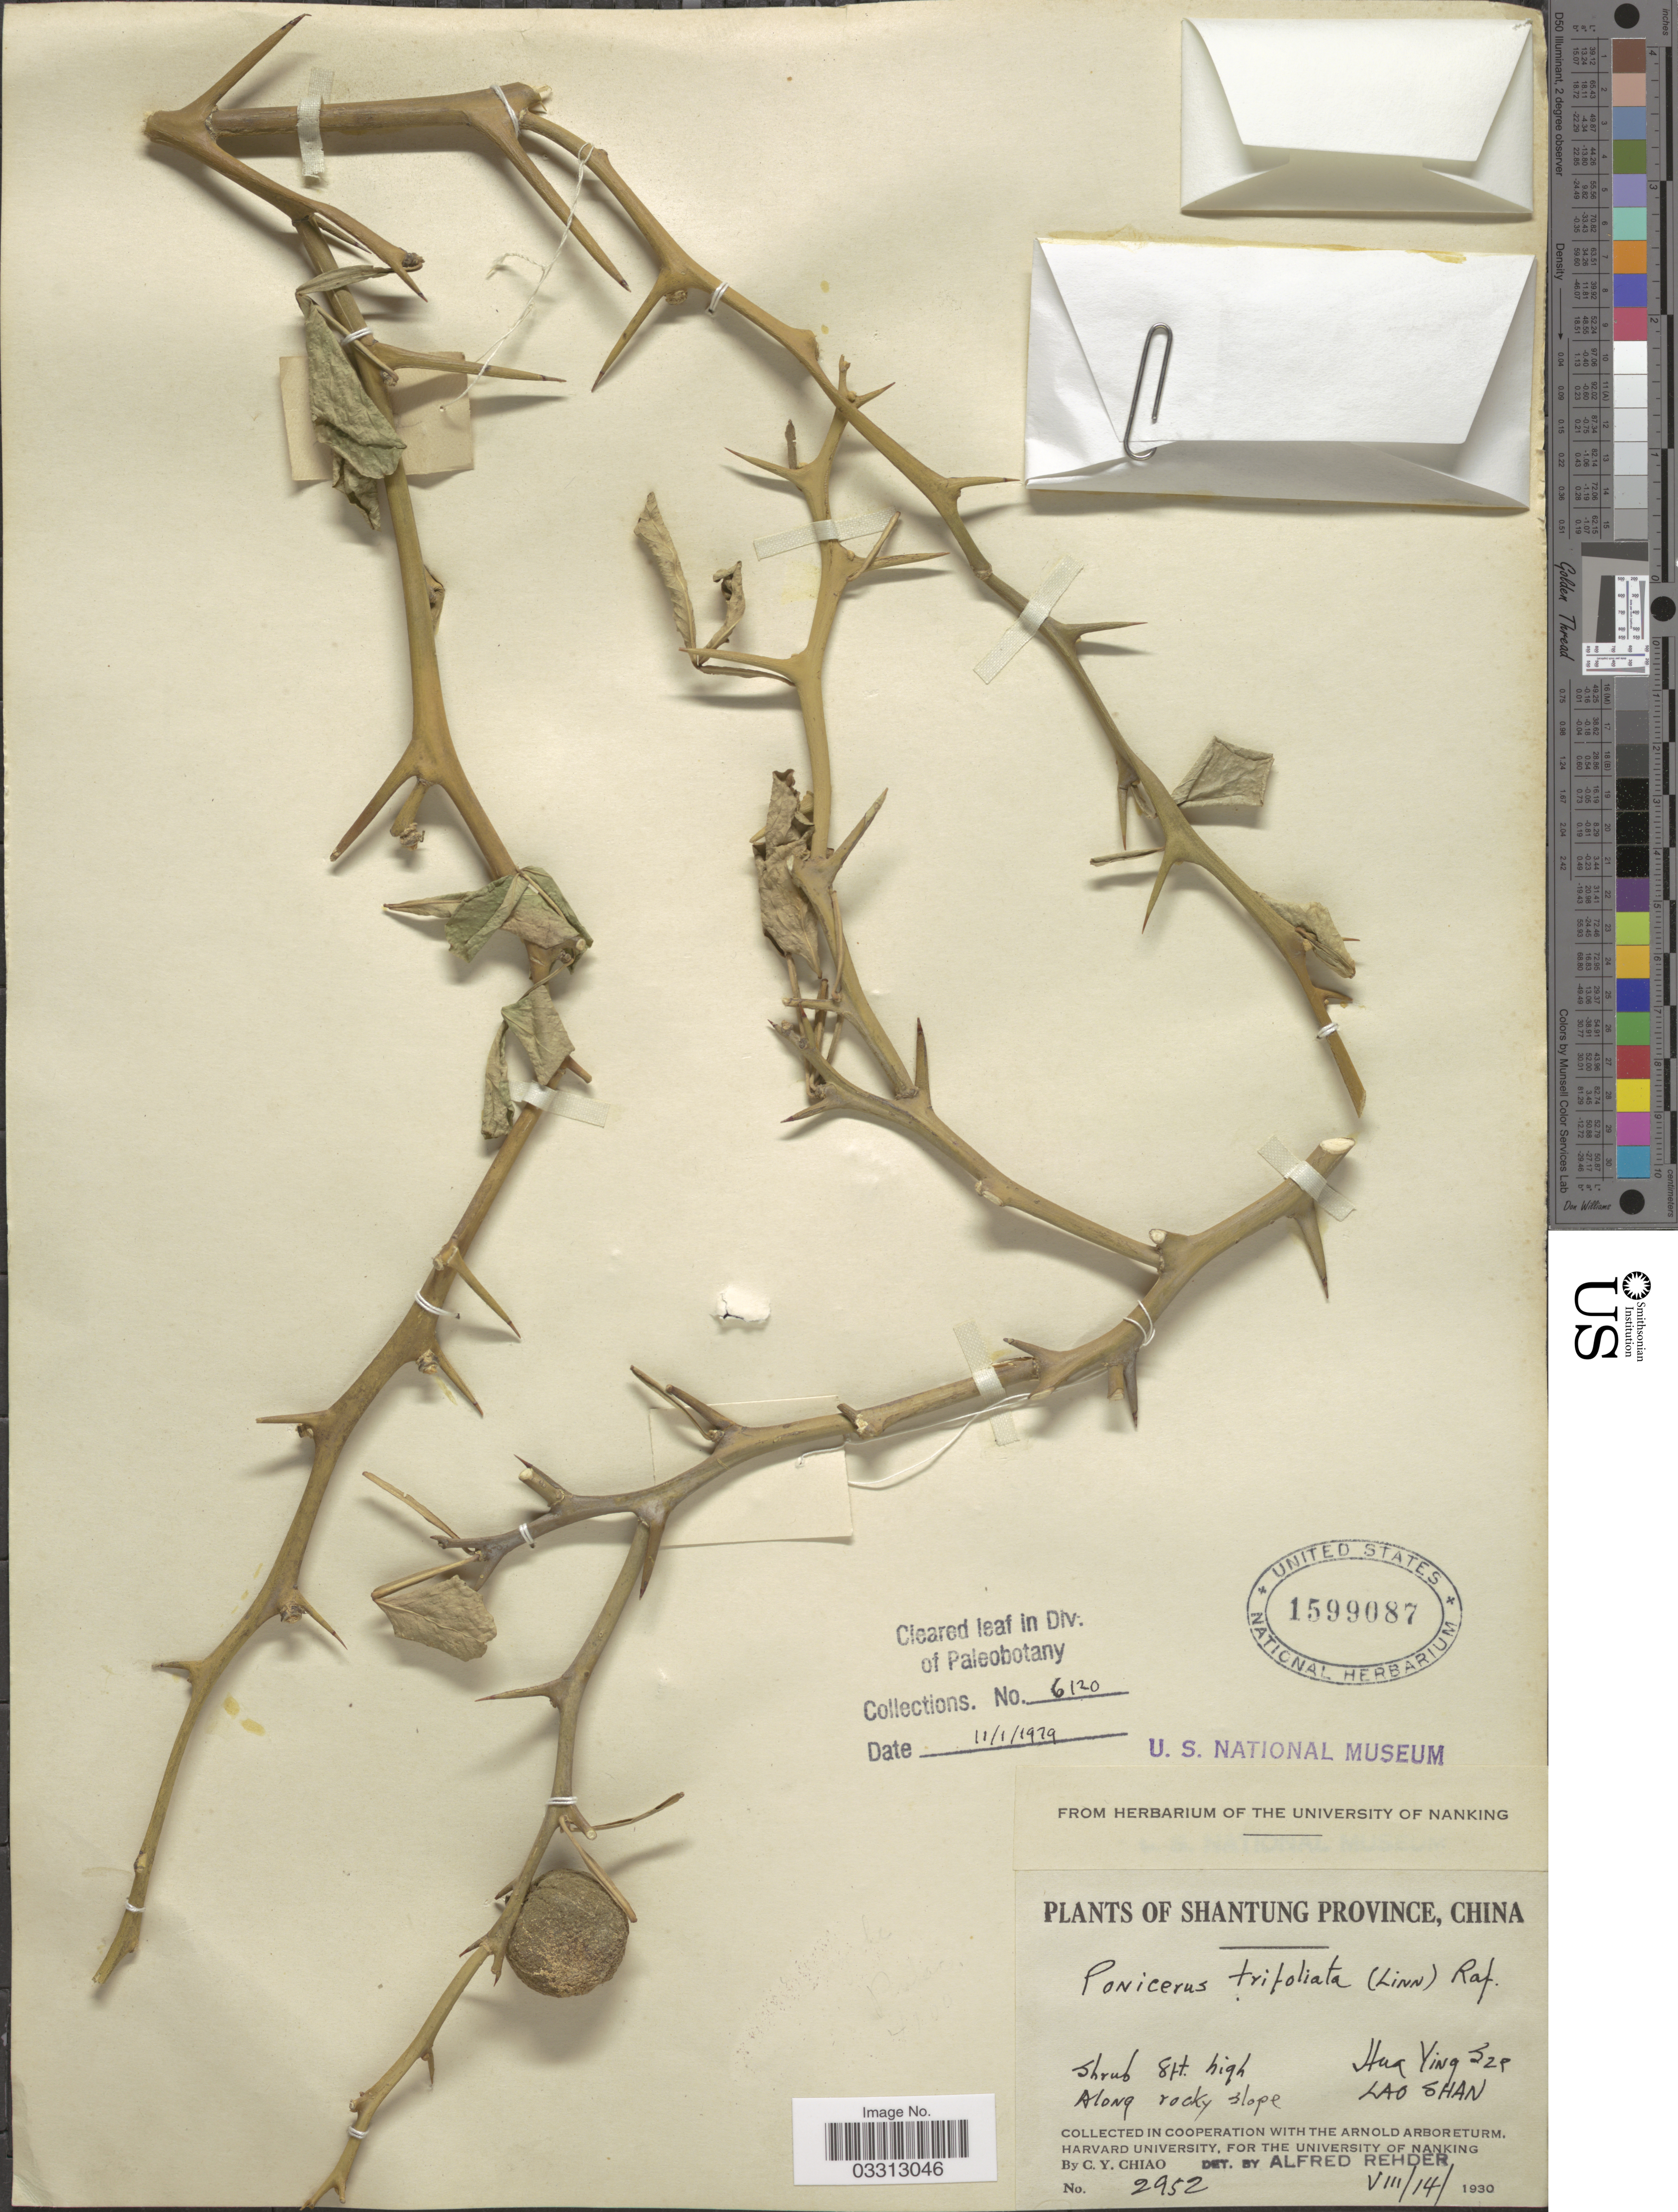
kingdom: Plantae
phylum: Tracheophyta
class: Magnoliopsida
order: Sapindales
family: Rutaceae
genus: Citrus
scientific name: Citrus trifoliata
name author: L.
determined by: Strong, Mark T., (BOT), Smithsonian Institution - National Museum of Natural History (UNITED STATES)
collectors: C. Y. Chiao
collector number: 2952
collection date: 1930-08-14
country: China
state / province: Shandong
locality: Shantung Province. Hua Ying Sze. Lao Shan.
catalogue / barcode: US 1599087